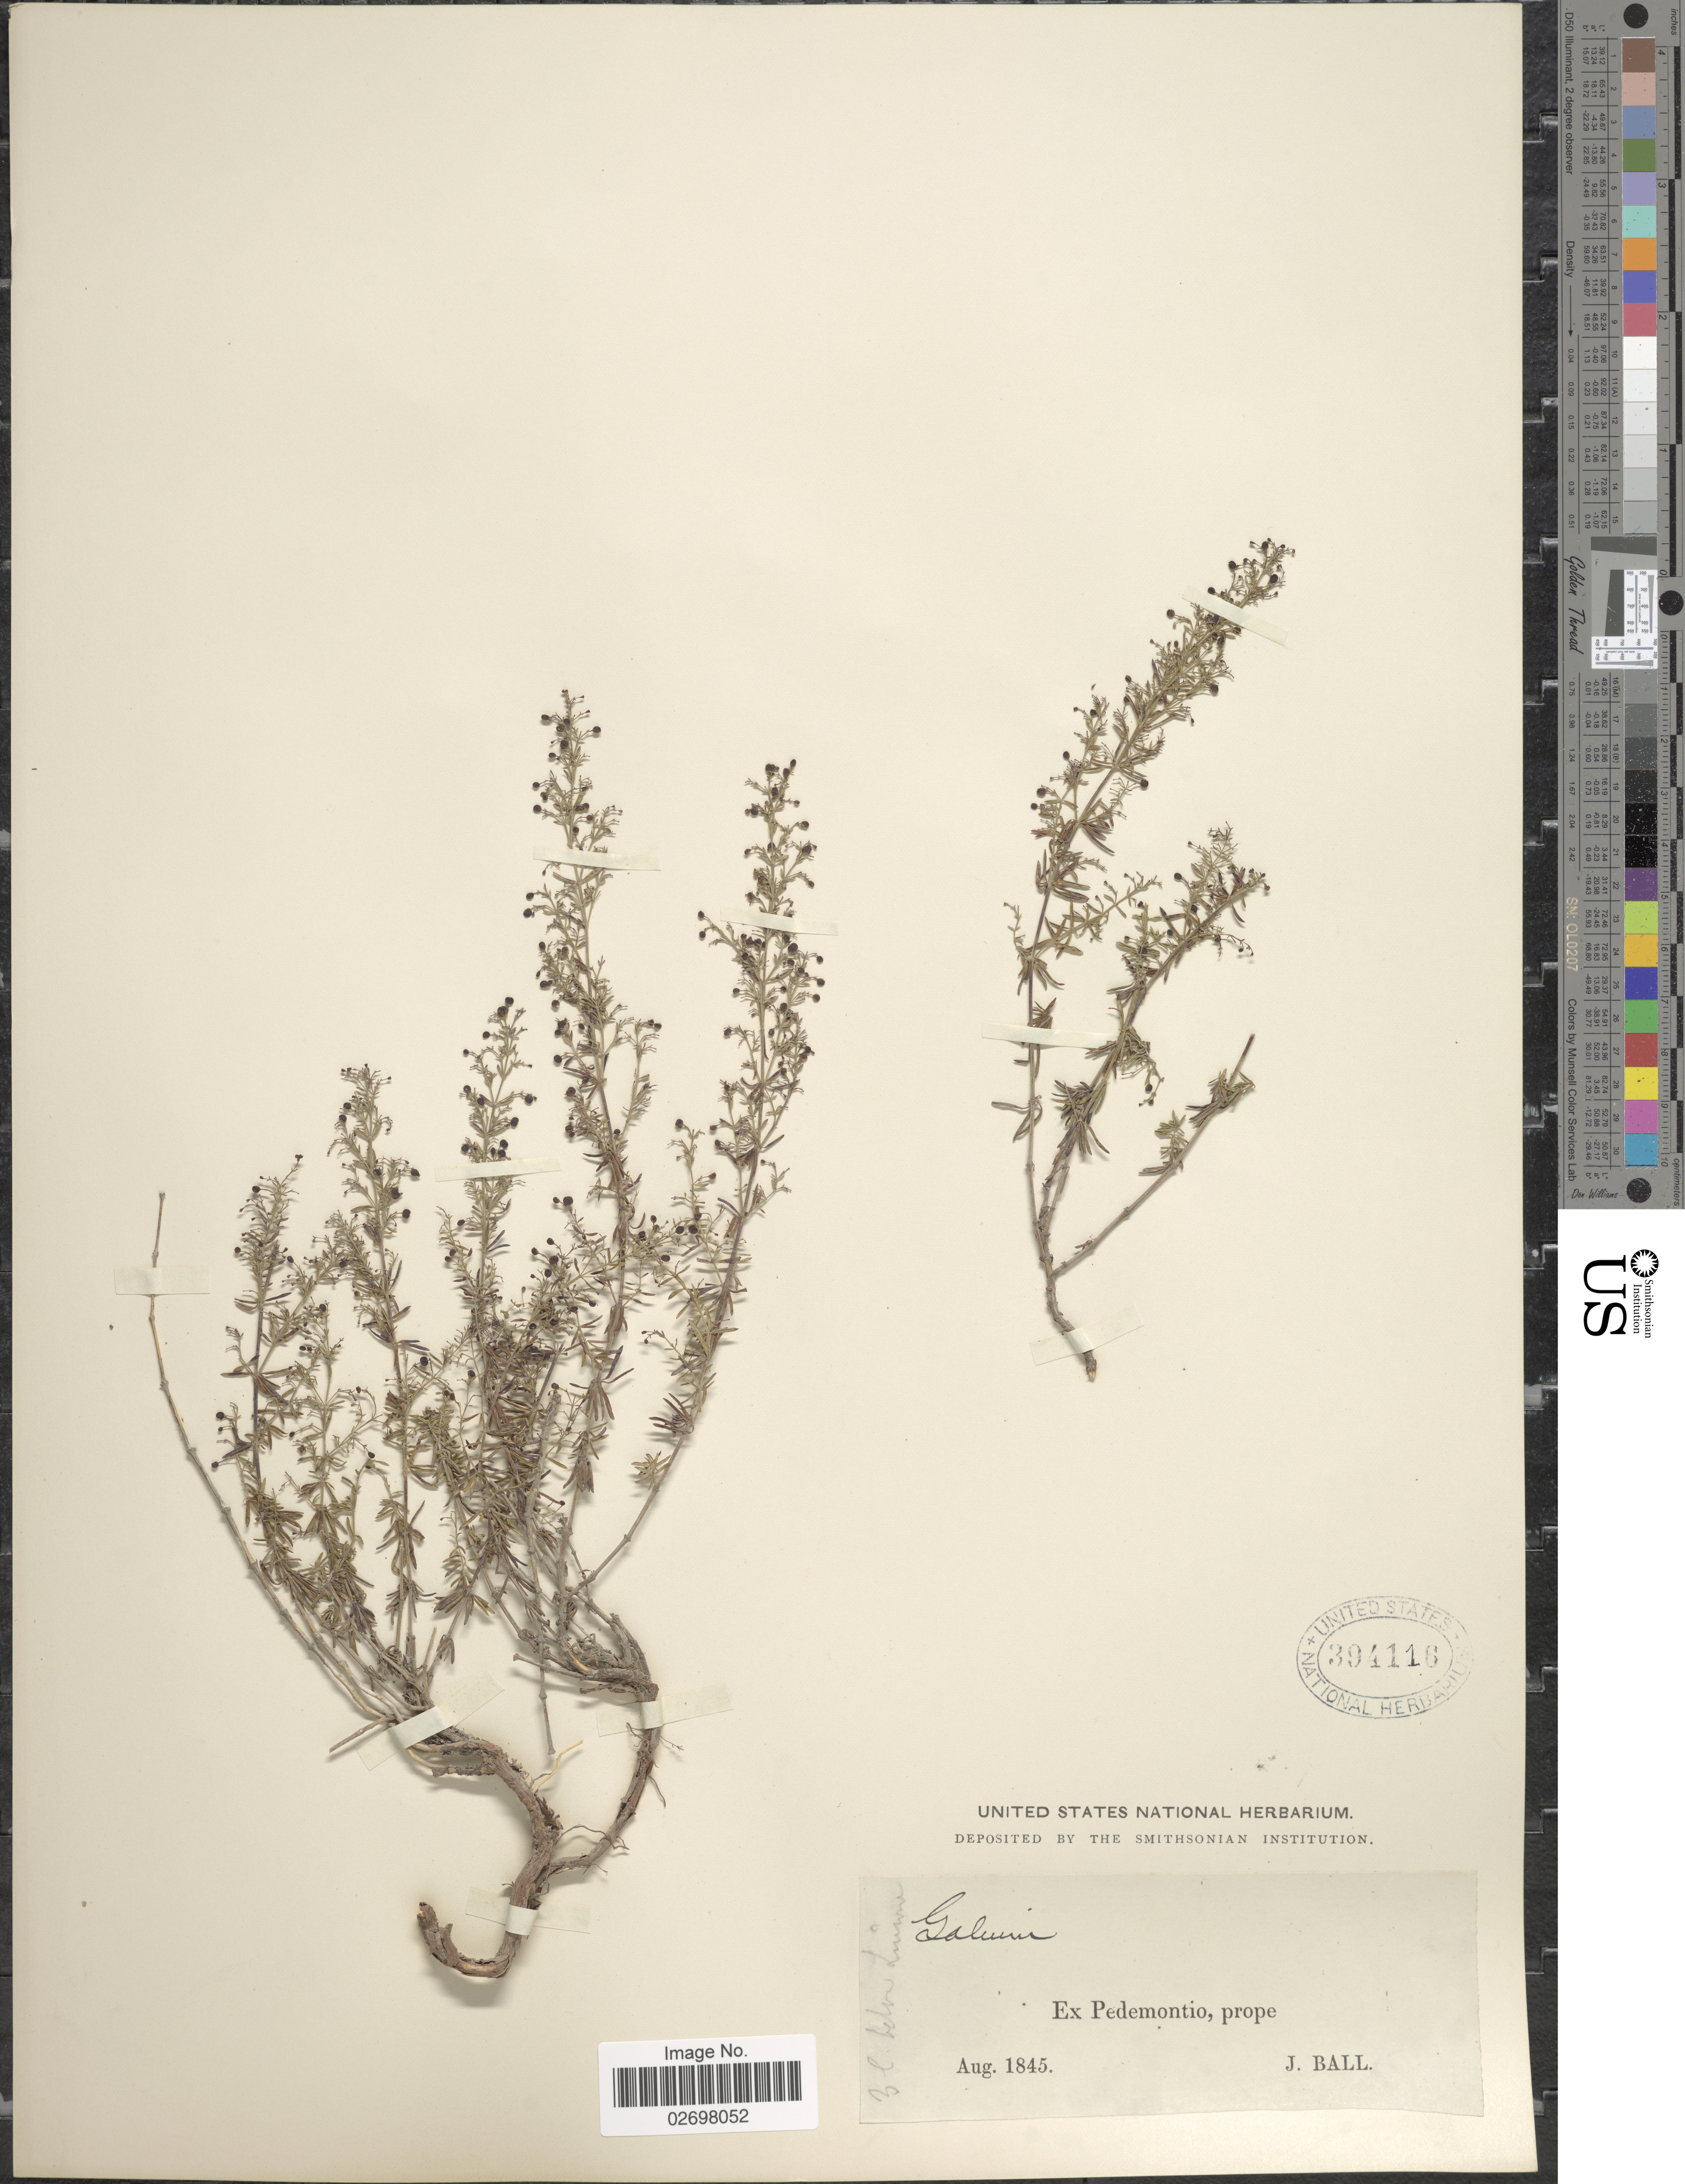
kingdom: Plantae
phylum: Tracheophyta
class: Magnoliopsida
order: Gentianales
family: Rubiaceae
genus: Galium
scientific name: Galium sp.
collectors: J. Ball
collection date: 1845-08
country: Italy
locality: Pedemontio, prope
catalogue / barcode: US 394116